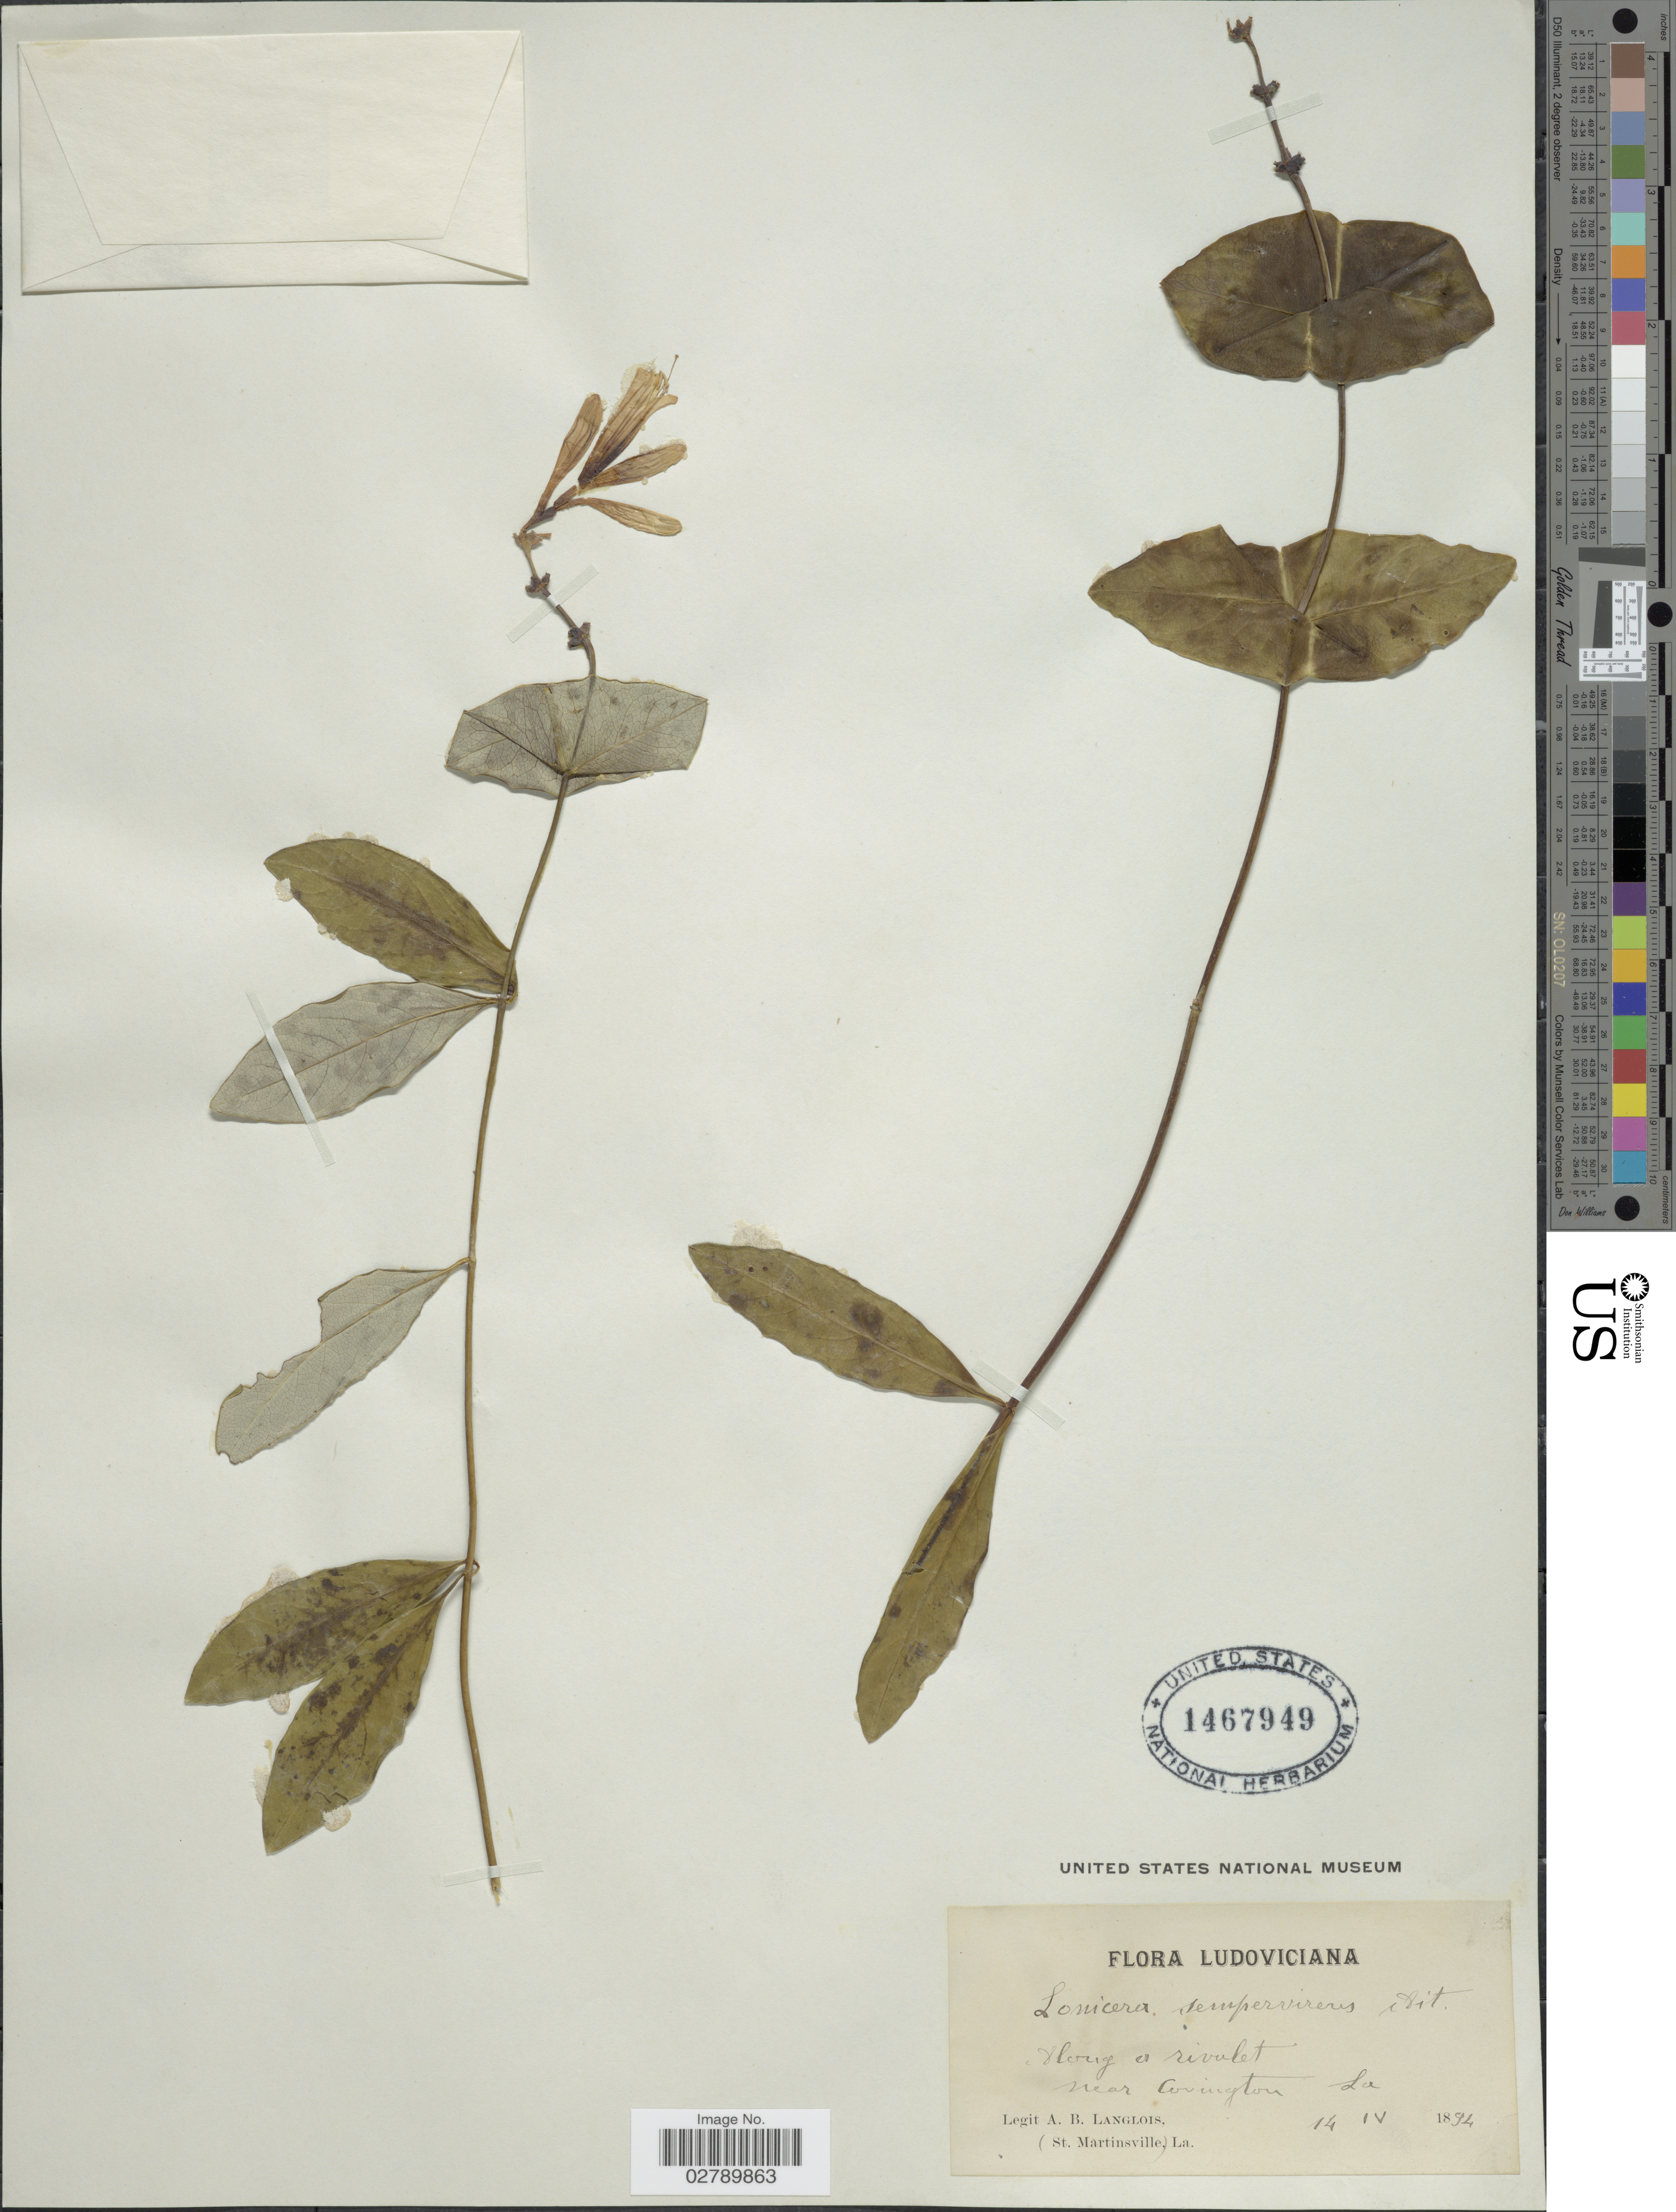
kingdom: Plantae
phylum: Tracheophyta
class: Magnoliopsida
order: Dipsacales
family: Caprifoliaceae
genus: Lonicera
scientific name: Lonicera sempervirens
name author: L.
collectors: A. Langlois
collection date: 1894-04-14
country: United States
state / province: Louisiana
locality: Along a rivulet near Covington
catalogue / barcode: US 1467949